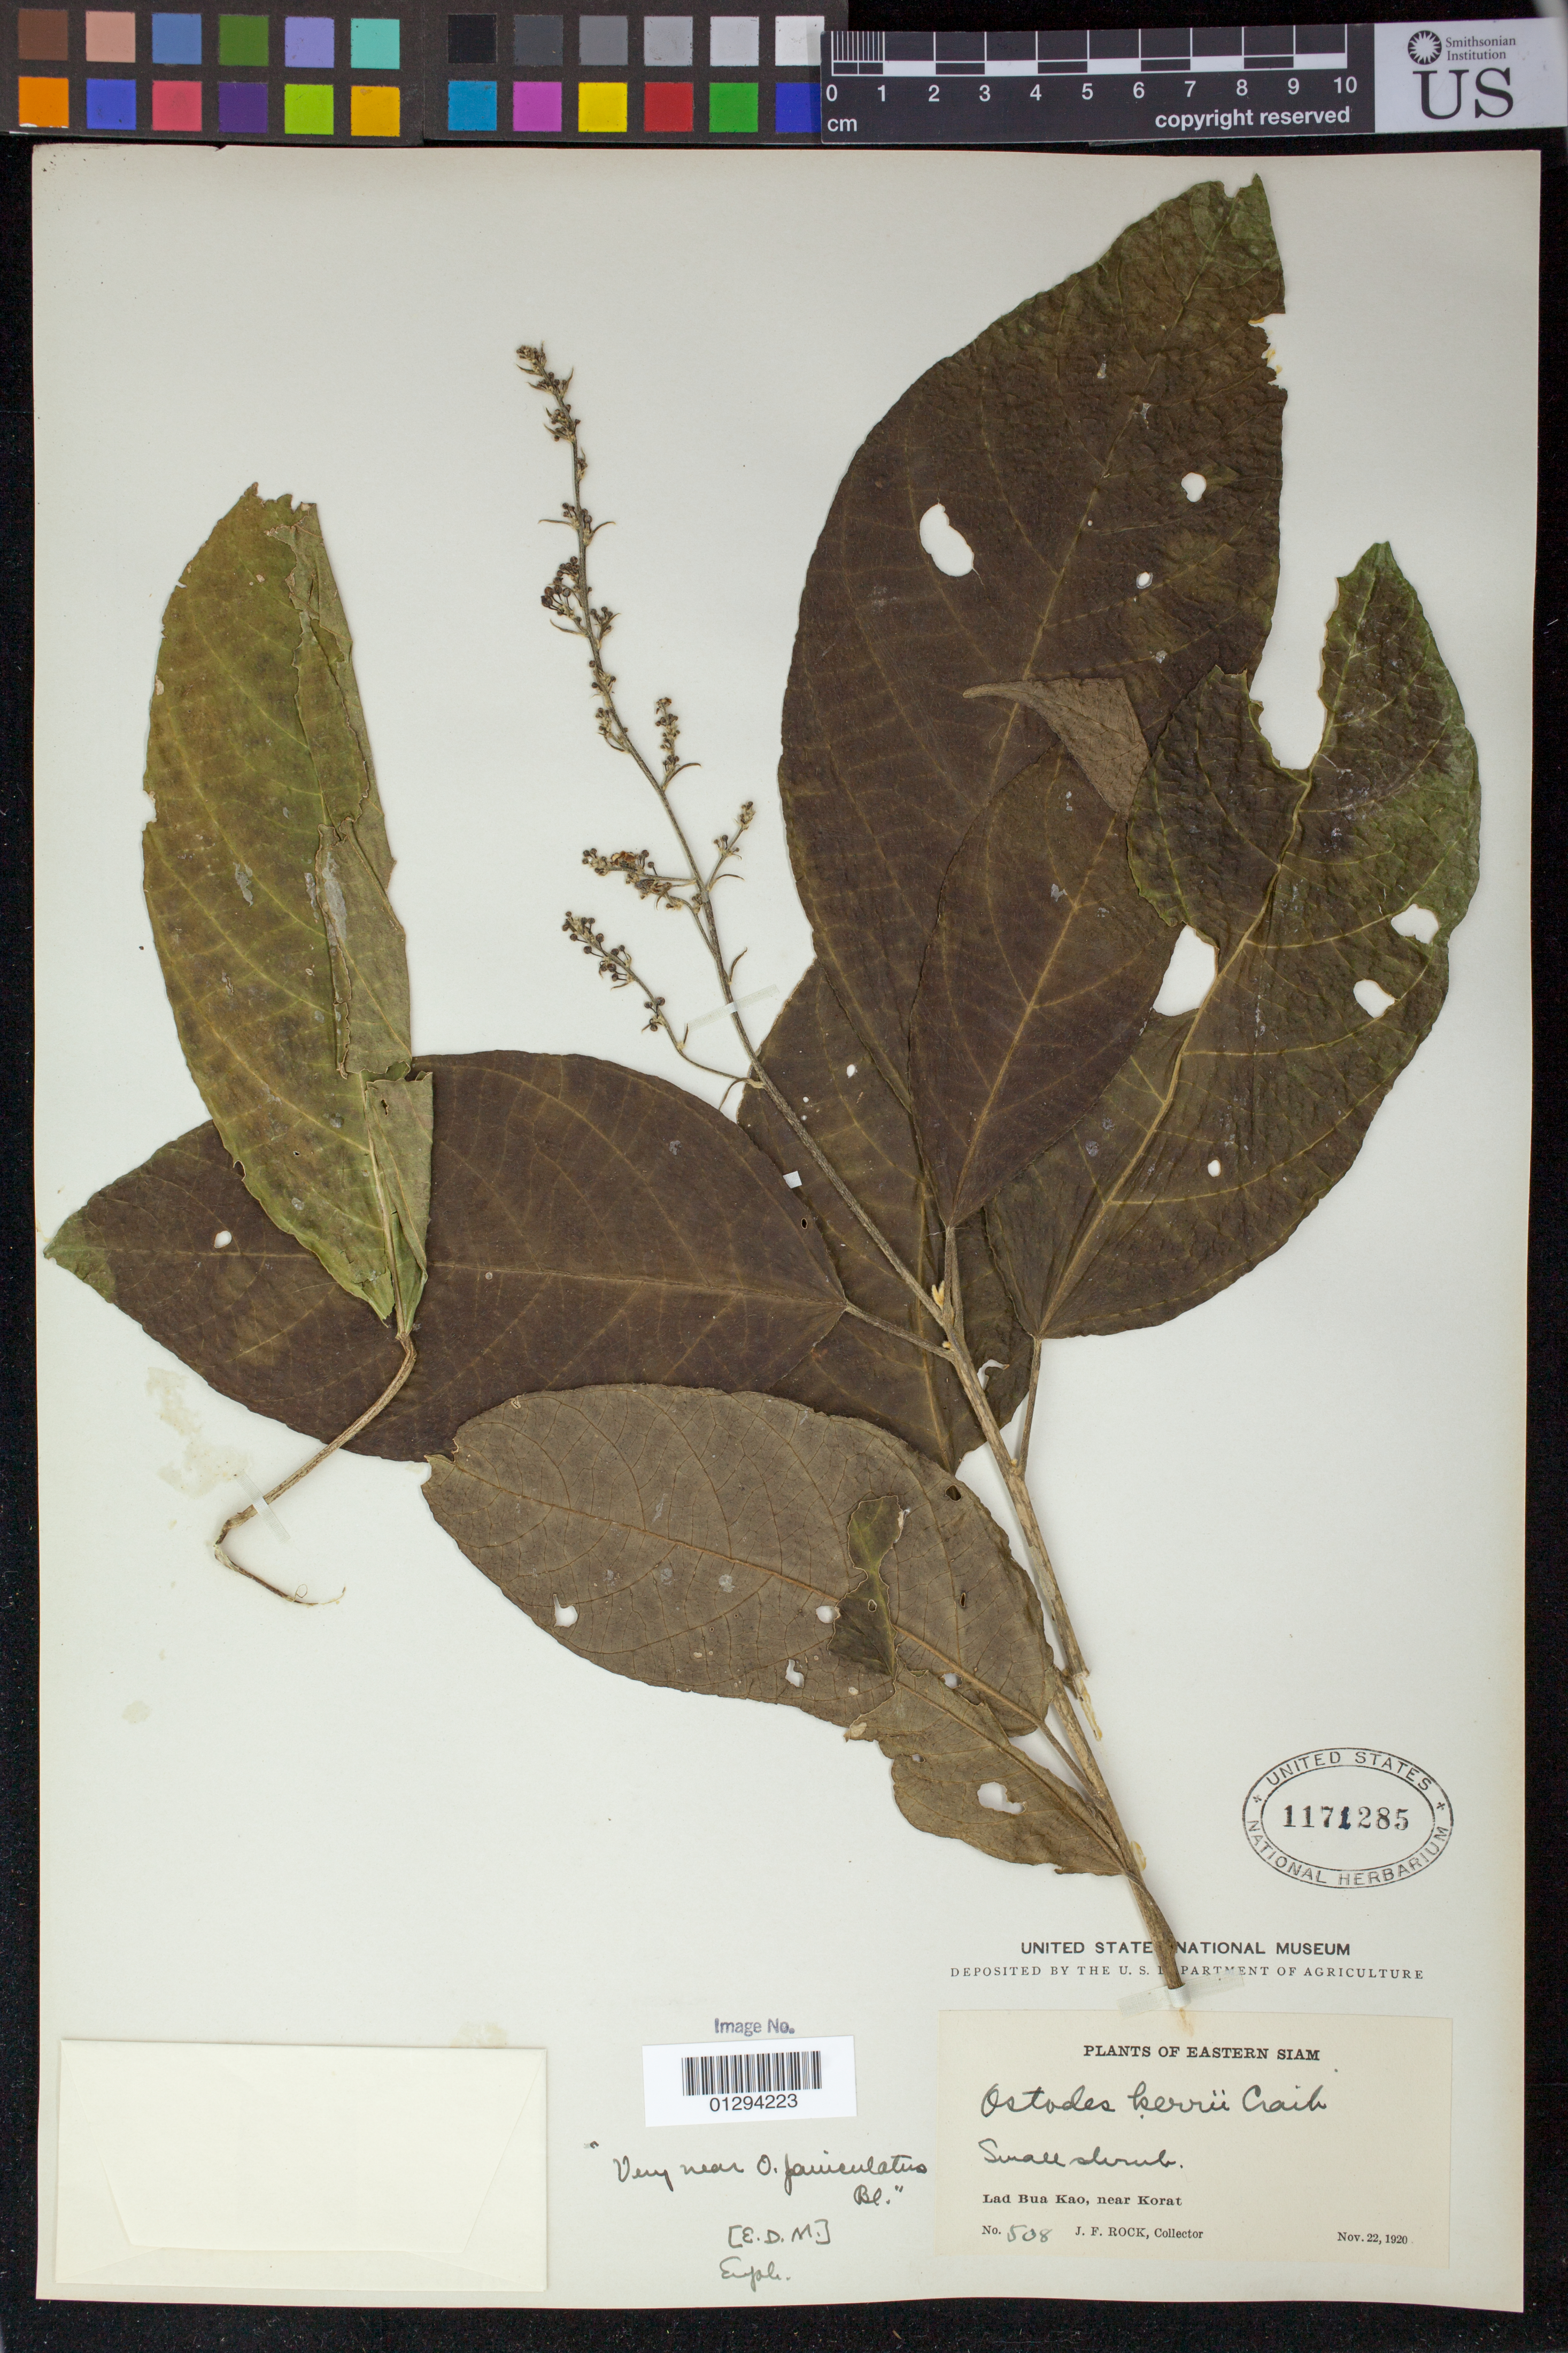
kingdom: Plantae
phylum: Tracheophyta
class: Magnoliopsida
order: Malpighiales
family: Euphorbiaceae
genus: Ostodes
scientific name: Ostodes kerrii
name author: Craib & Benth.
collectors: J. F. Rock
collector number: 508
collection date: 1920-11-22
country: Thailand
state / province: Nakhon Ratchasima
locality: Eastern Siam: Lad Bua Kao, near Korat.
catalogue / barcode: US 1171285